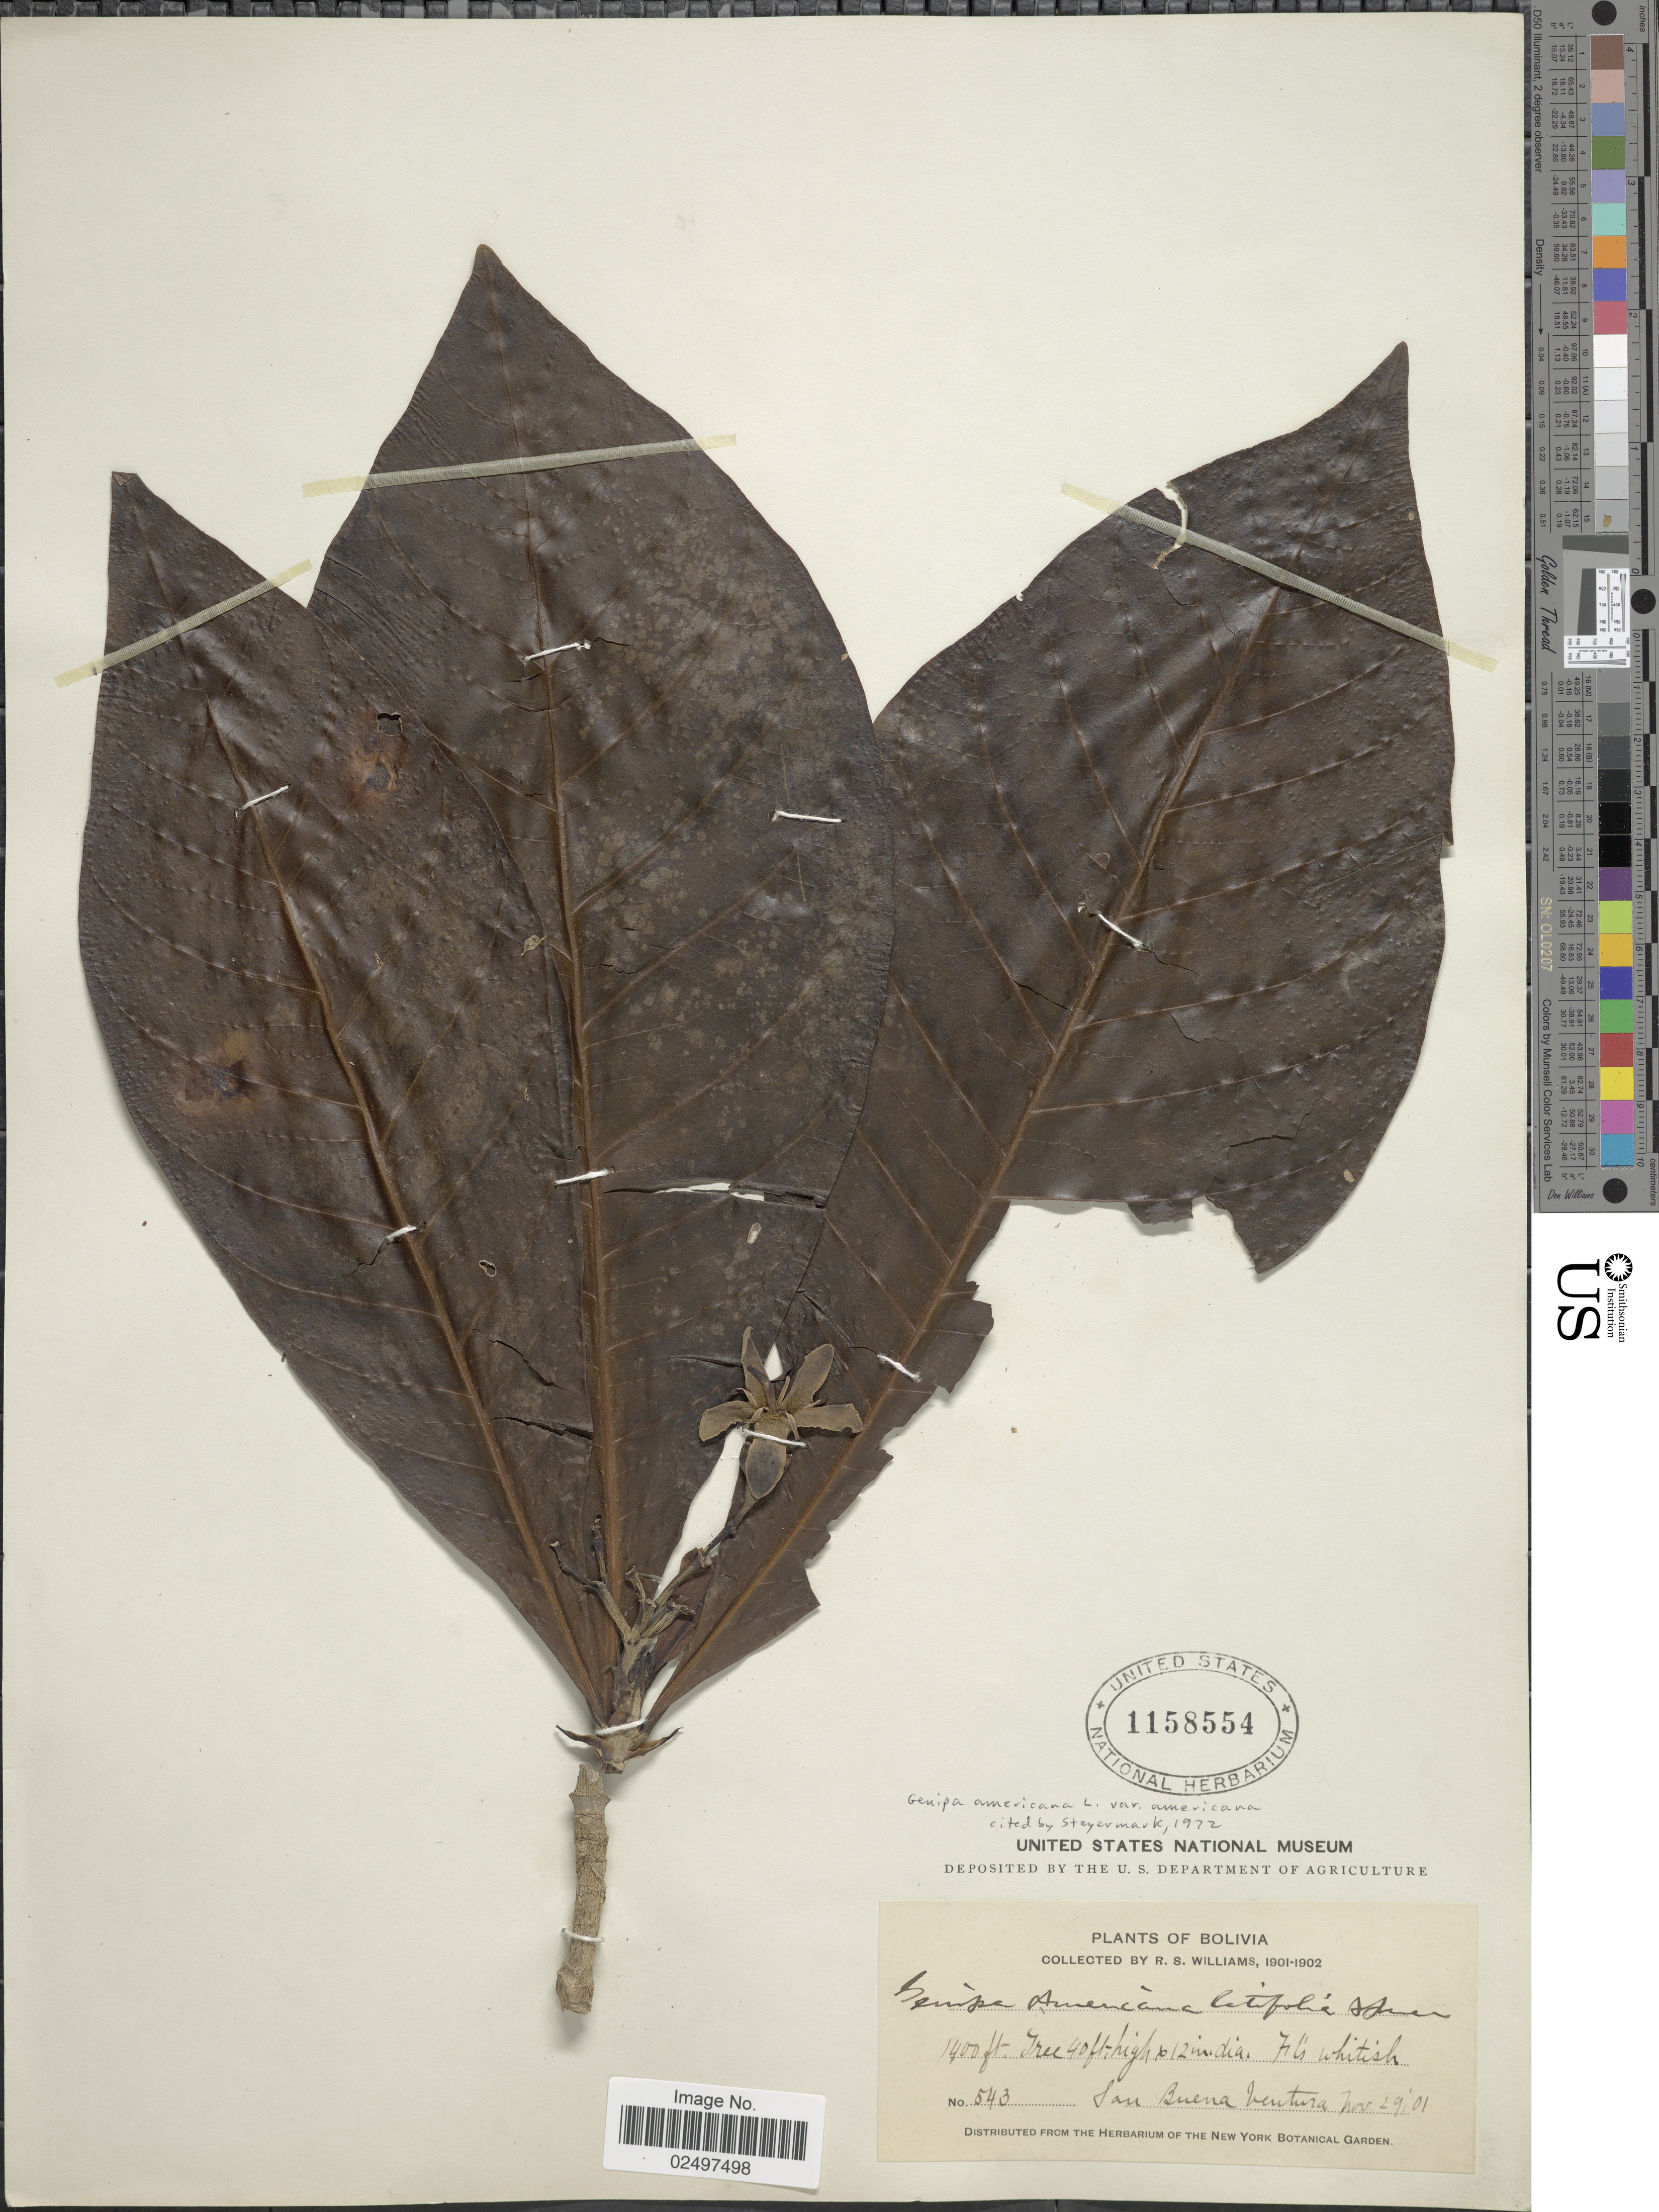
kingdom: Plantae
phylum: Tracheophyta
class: Magnoliopsida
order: Gentianales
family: Rubiaceae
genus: Genipa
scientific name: Genipa americana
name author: L.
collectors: R. S. Williams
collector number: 543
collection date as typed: Nov, 29, '01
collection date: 1901-11-29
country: Bolivia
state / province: La Paz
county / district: Iturralde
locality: San Buena Ventura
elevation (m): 427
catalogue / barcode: US 1158554